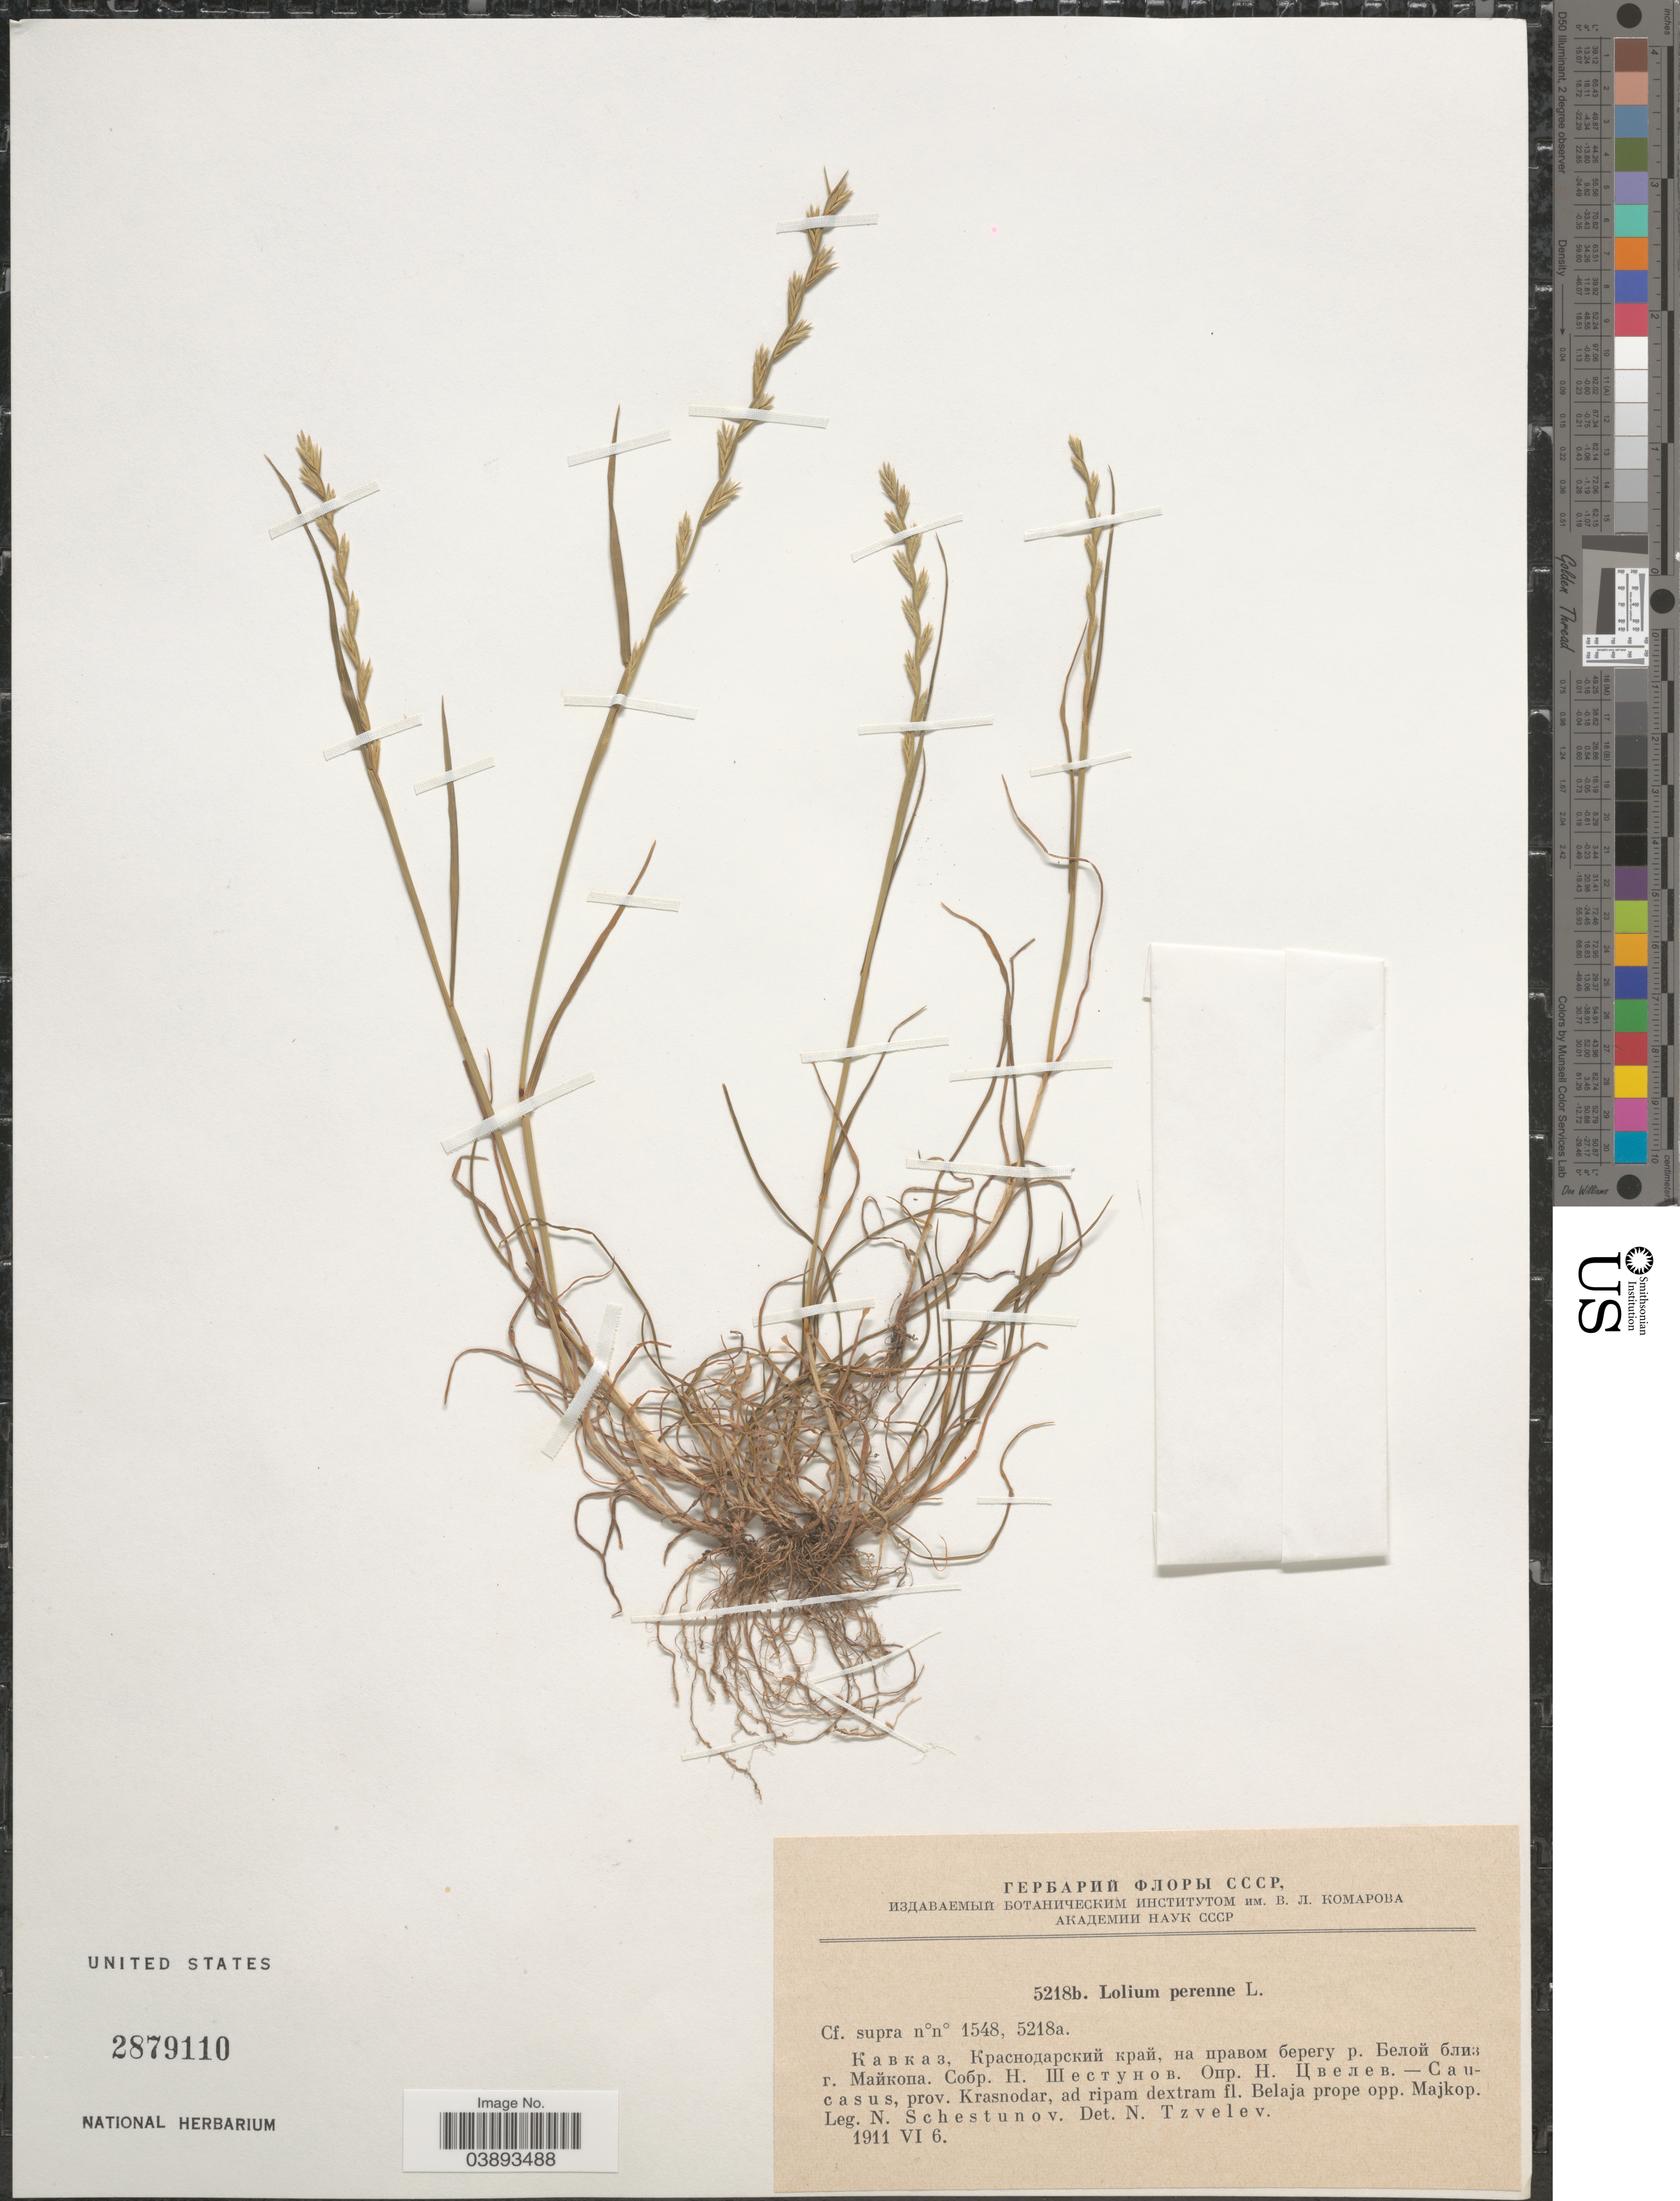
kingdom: Plantae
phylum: Tracheophyta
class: Liliopsida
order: Poales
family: Poaceae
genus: Lolium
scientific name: Lolium perenne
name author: L.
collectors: N. Schestunov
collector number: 5218b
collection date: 1911-06-06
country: Russian Federation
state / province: Krasnodar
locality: Caucasus, ad ripam dextram fl. Belaja prope opp. Majkop.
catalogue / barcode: US 2879110